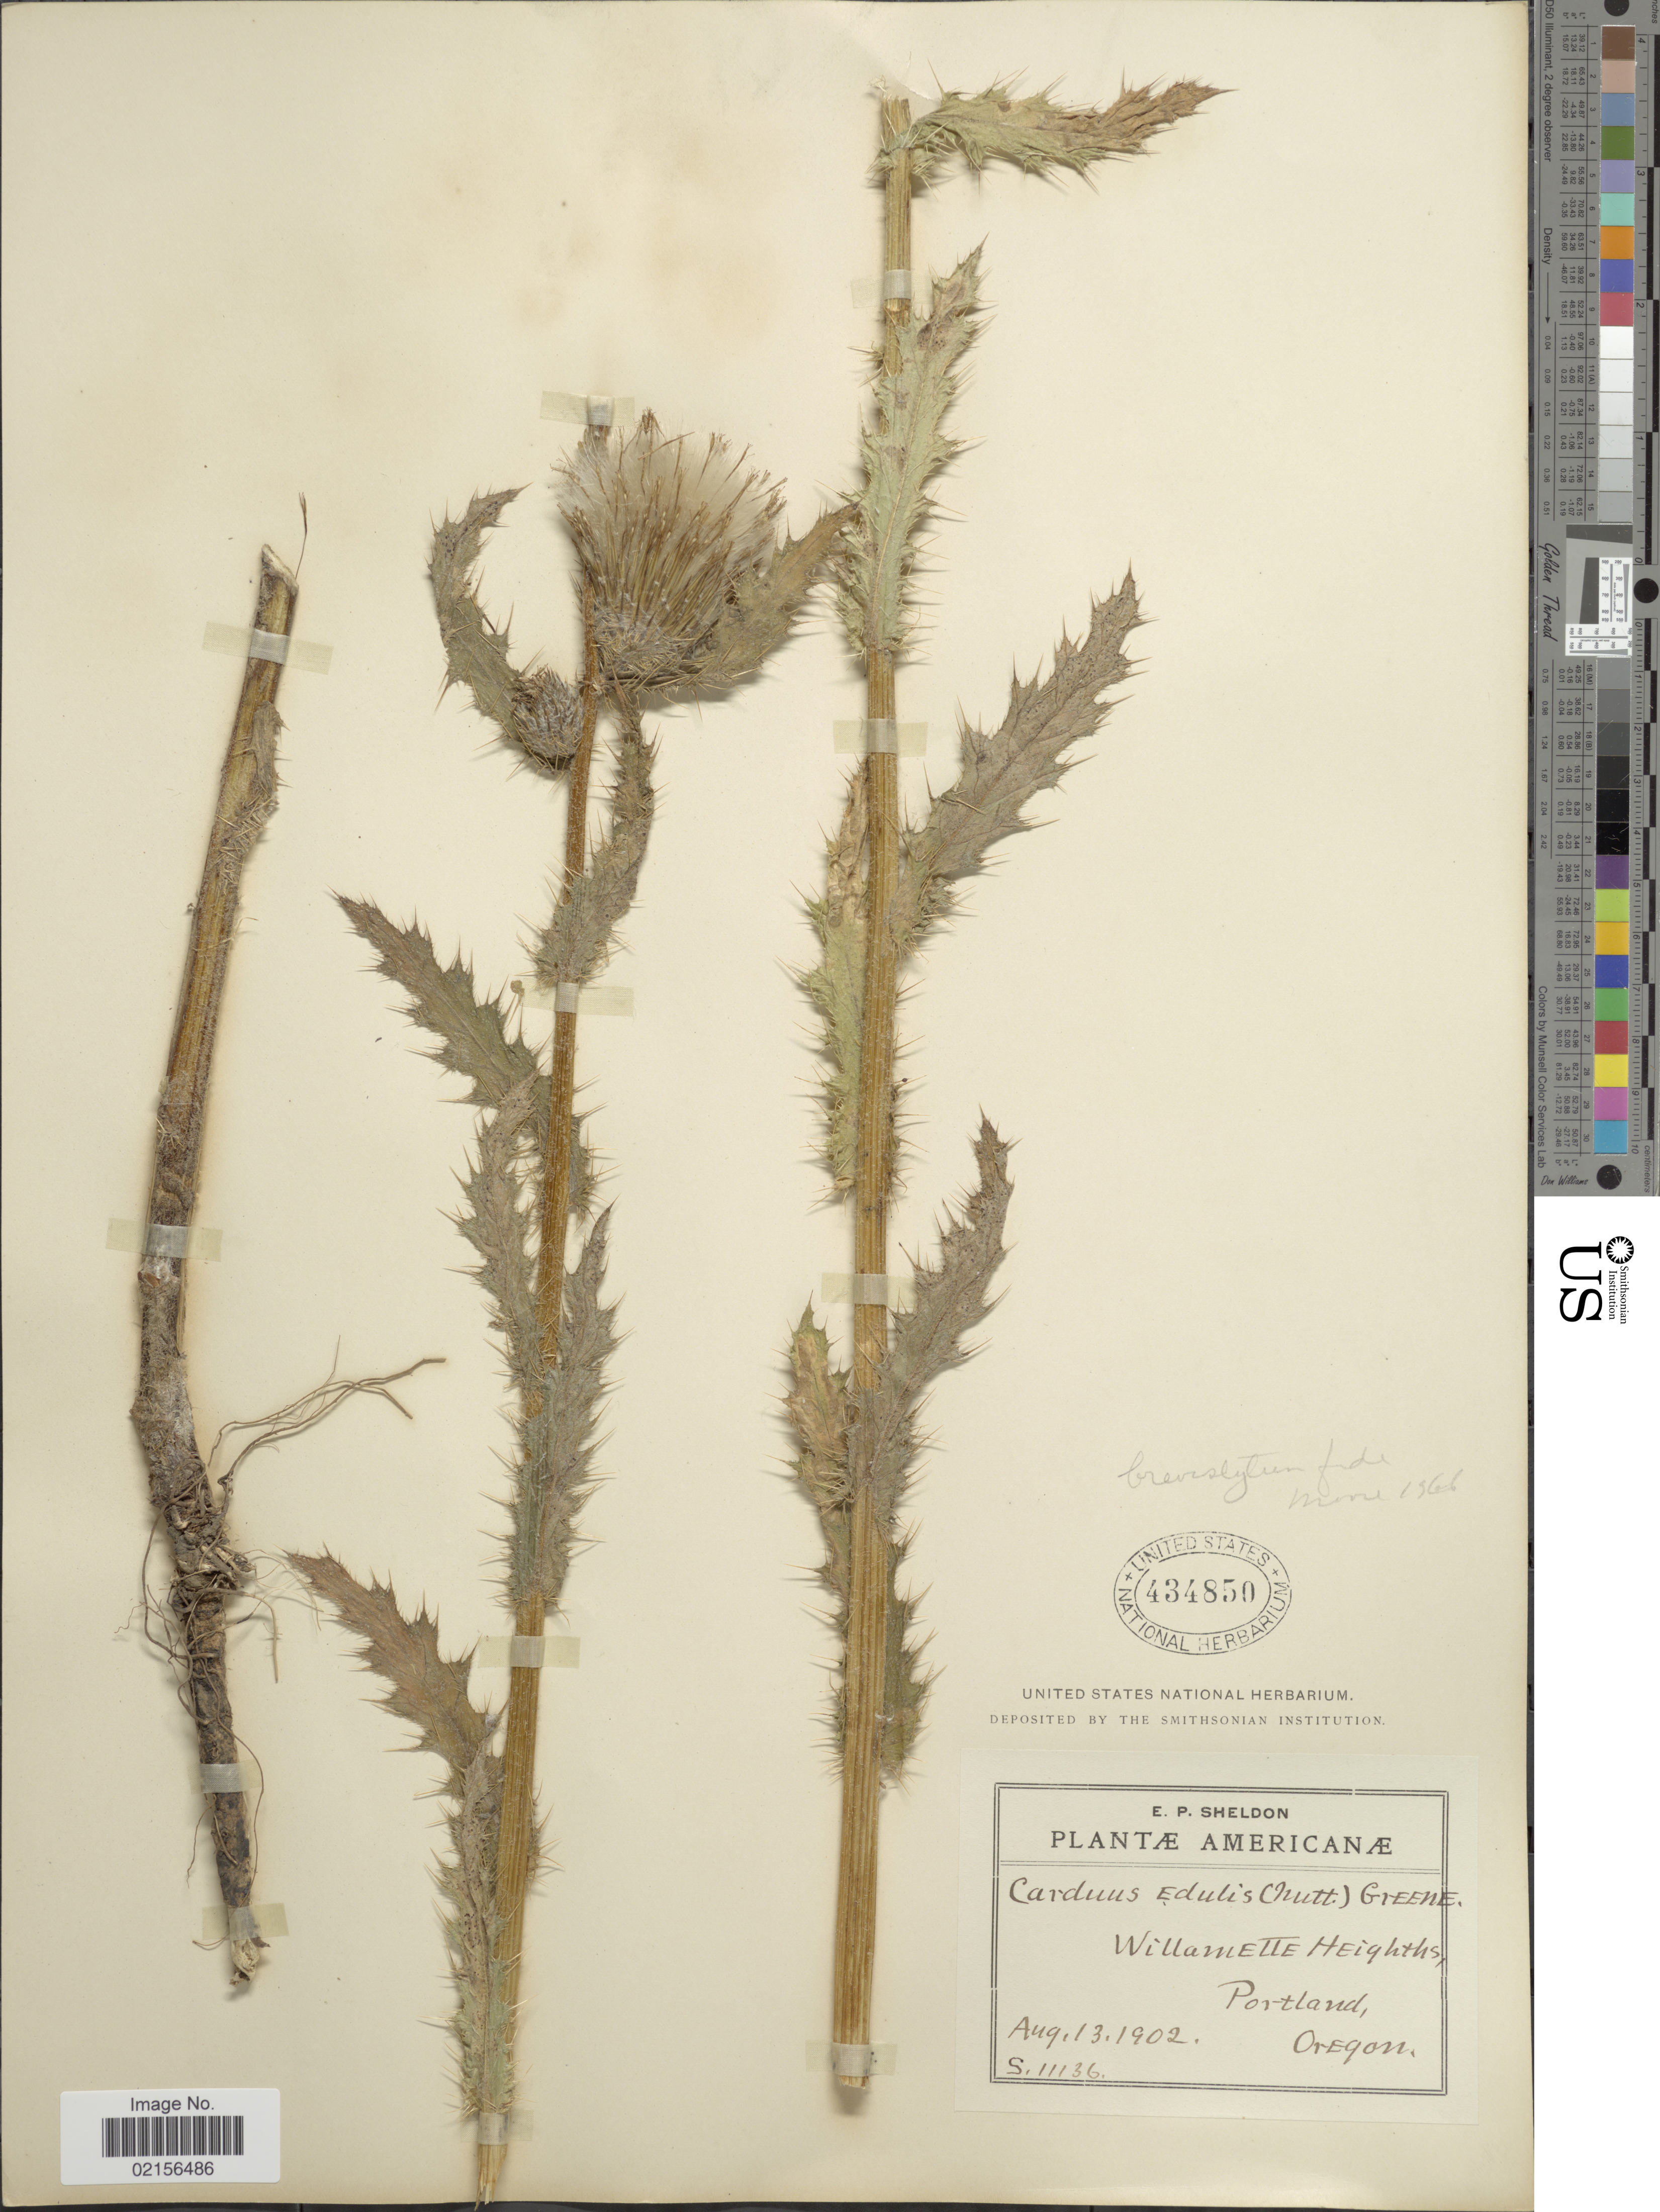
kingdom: Plantae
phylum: Tracheophyta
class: Magnoliopsida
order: Asterales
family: Asteraceae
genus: Cirsium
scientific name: Cirsium brevistylum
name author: Cronq.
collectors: E. P. Sheldon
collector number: S. 11136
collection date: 1902-08-13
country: United States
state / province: Oregon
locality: Americanæ, Willamette Heighths, Portland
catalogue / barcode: US 434850